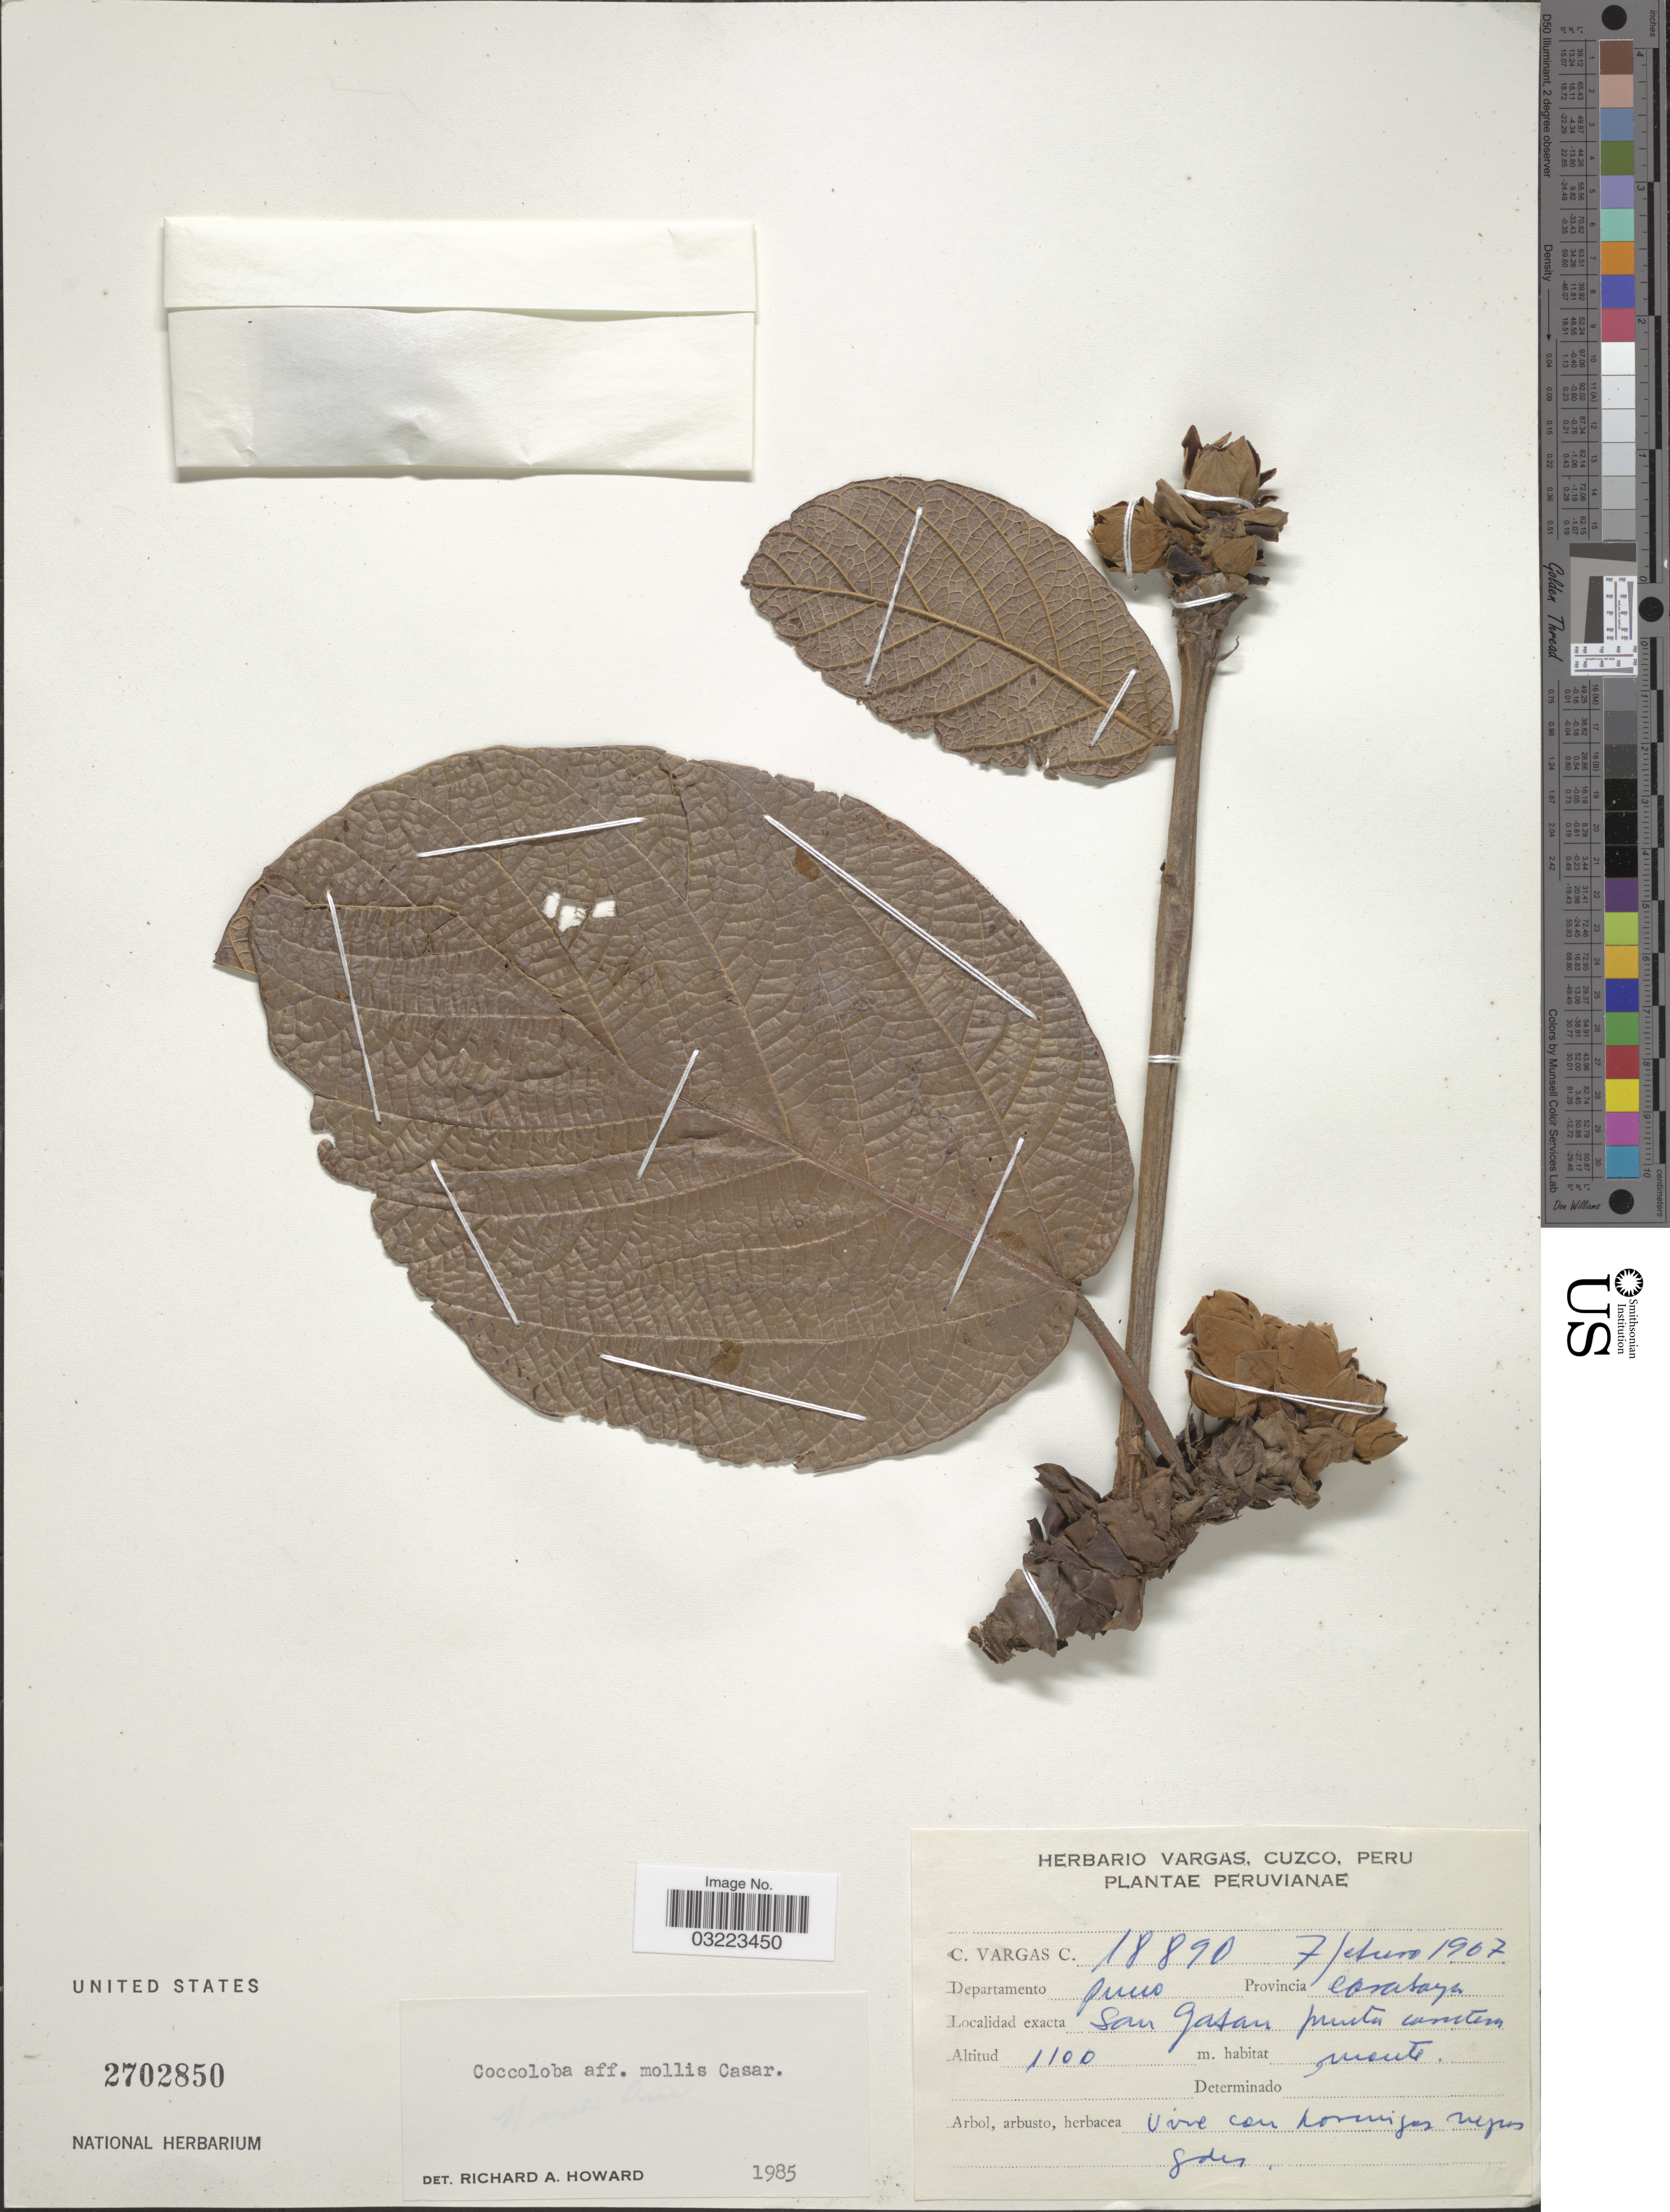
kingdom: Plantae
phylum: Tracheophyta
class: Magnoliopsida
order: Caryophyllales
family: Polygonaceae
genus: Coccoloba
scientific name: Coccoloba mollis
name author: Casar.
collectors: C. Vargas Calderón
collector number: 18890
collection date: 1907-06-07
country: Peru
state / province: Puno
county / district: Carabaya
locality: Departamento Puno, Provincia Corabaya, San Gaban, Punta Carreterra.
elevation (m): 1100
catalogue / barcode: US 2702850